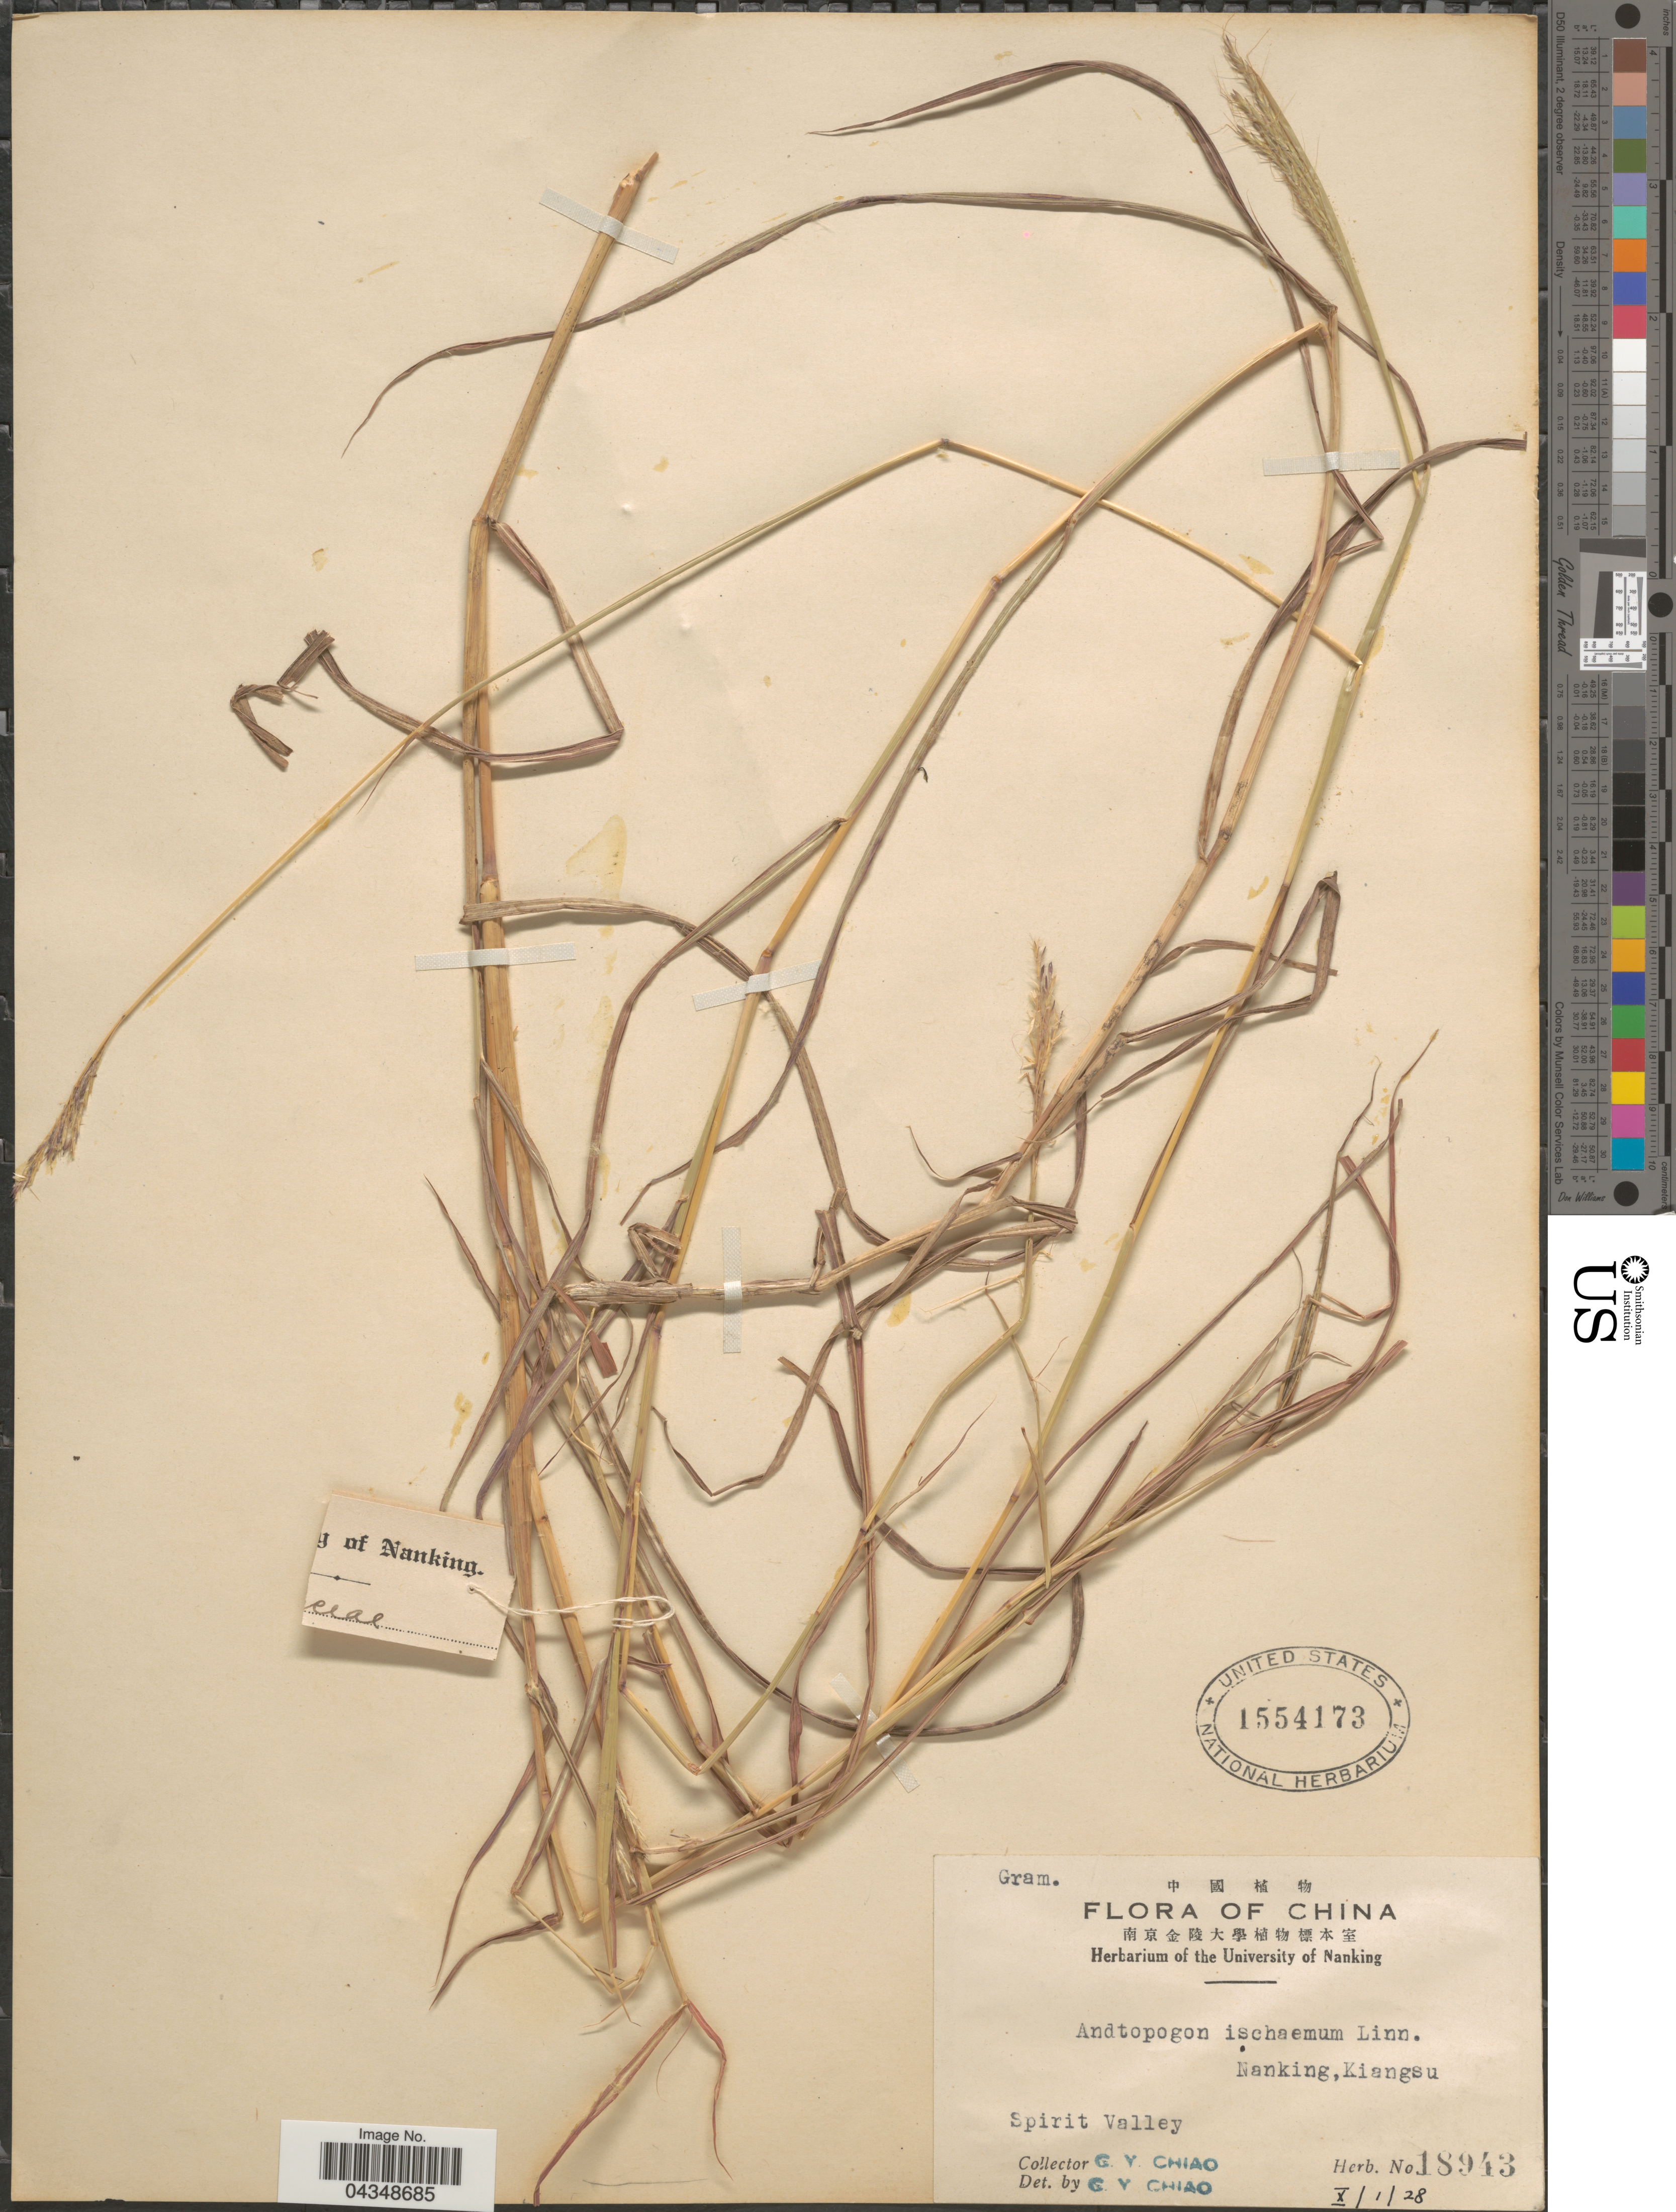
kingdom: Plantae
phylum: Tracheophyta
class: Liliopsida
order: Poales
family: Poaceae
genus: Bothriochloa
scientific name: Bothriochloa ischaemum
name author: (L.) Keng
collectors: C. Y. Chiao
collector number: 18943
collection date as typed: Transcribed d/m/y: 1/10/28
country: China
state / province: Jiangsu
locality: Nanking, Kiangsu. Spirit Valley.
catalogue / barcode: US 1554173